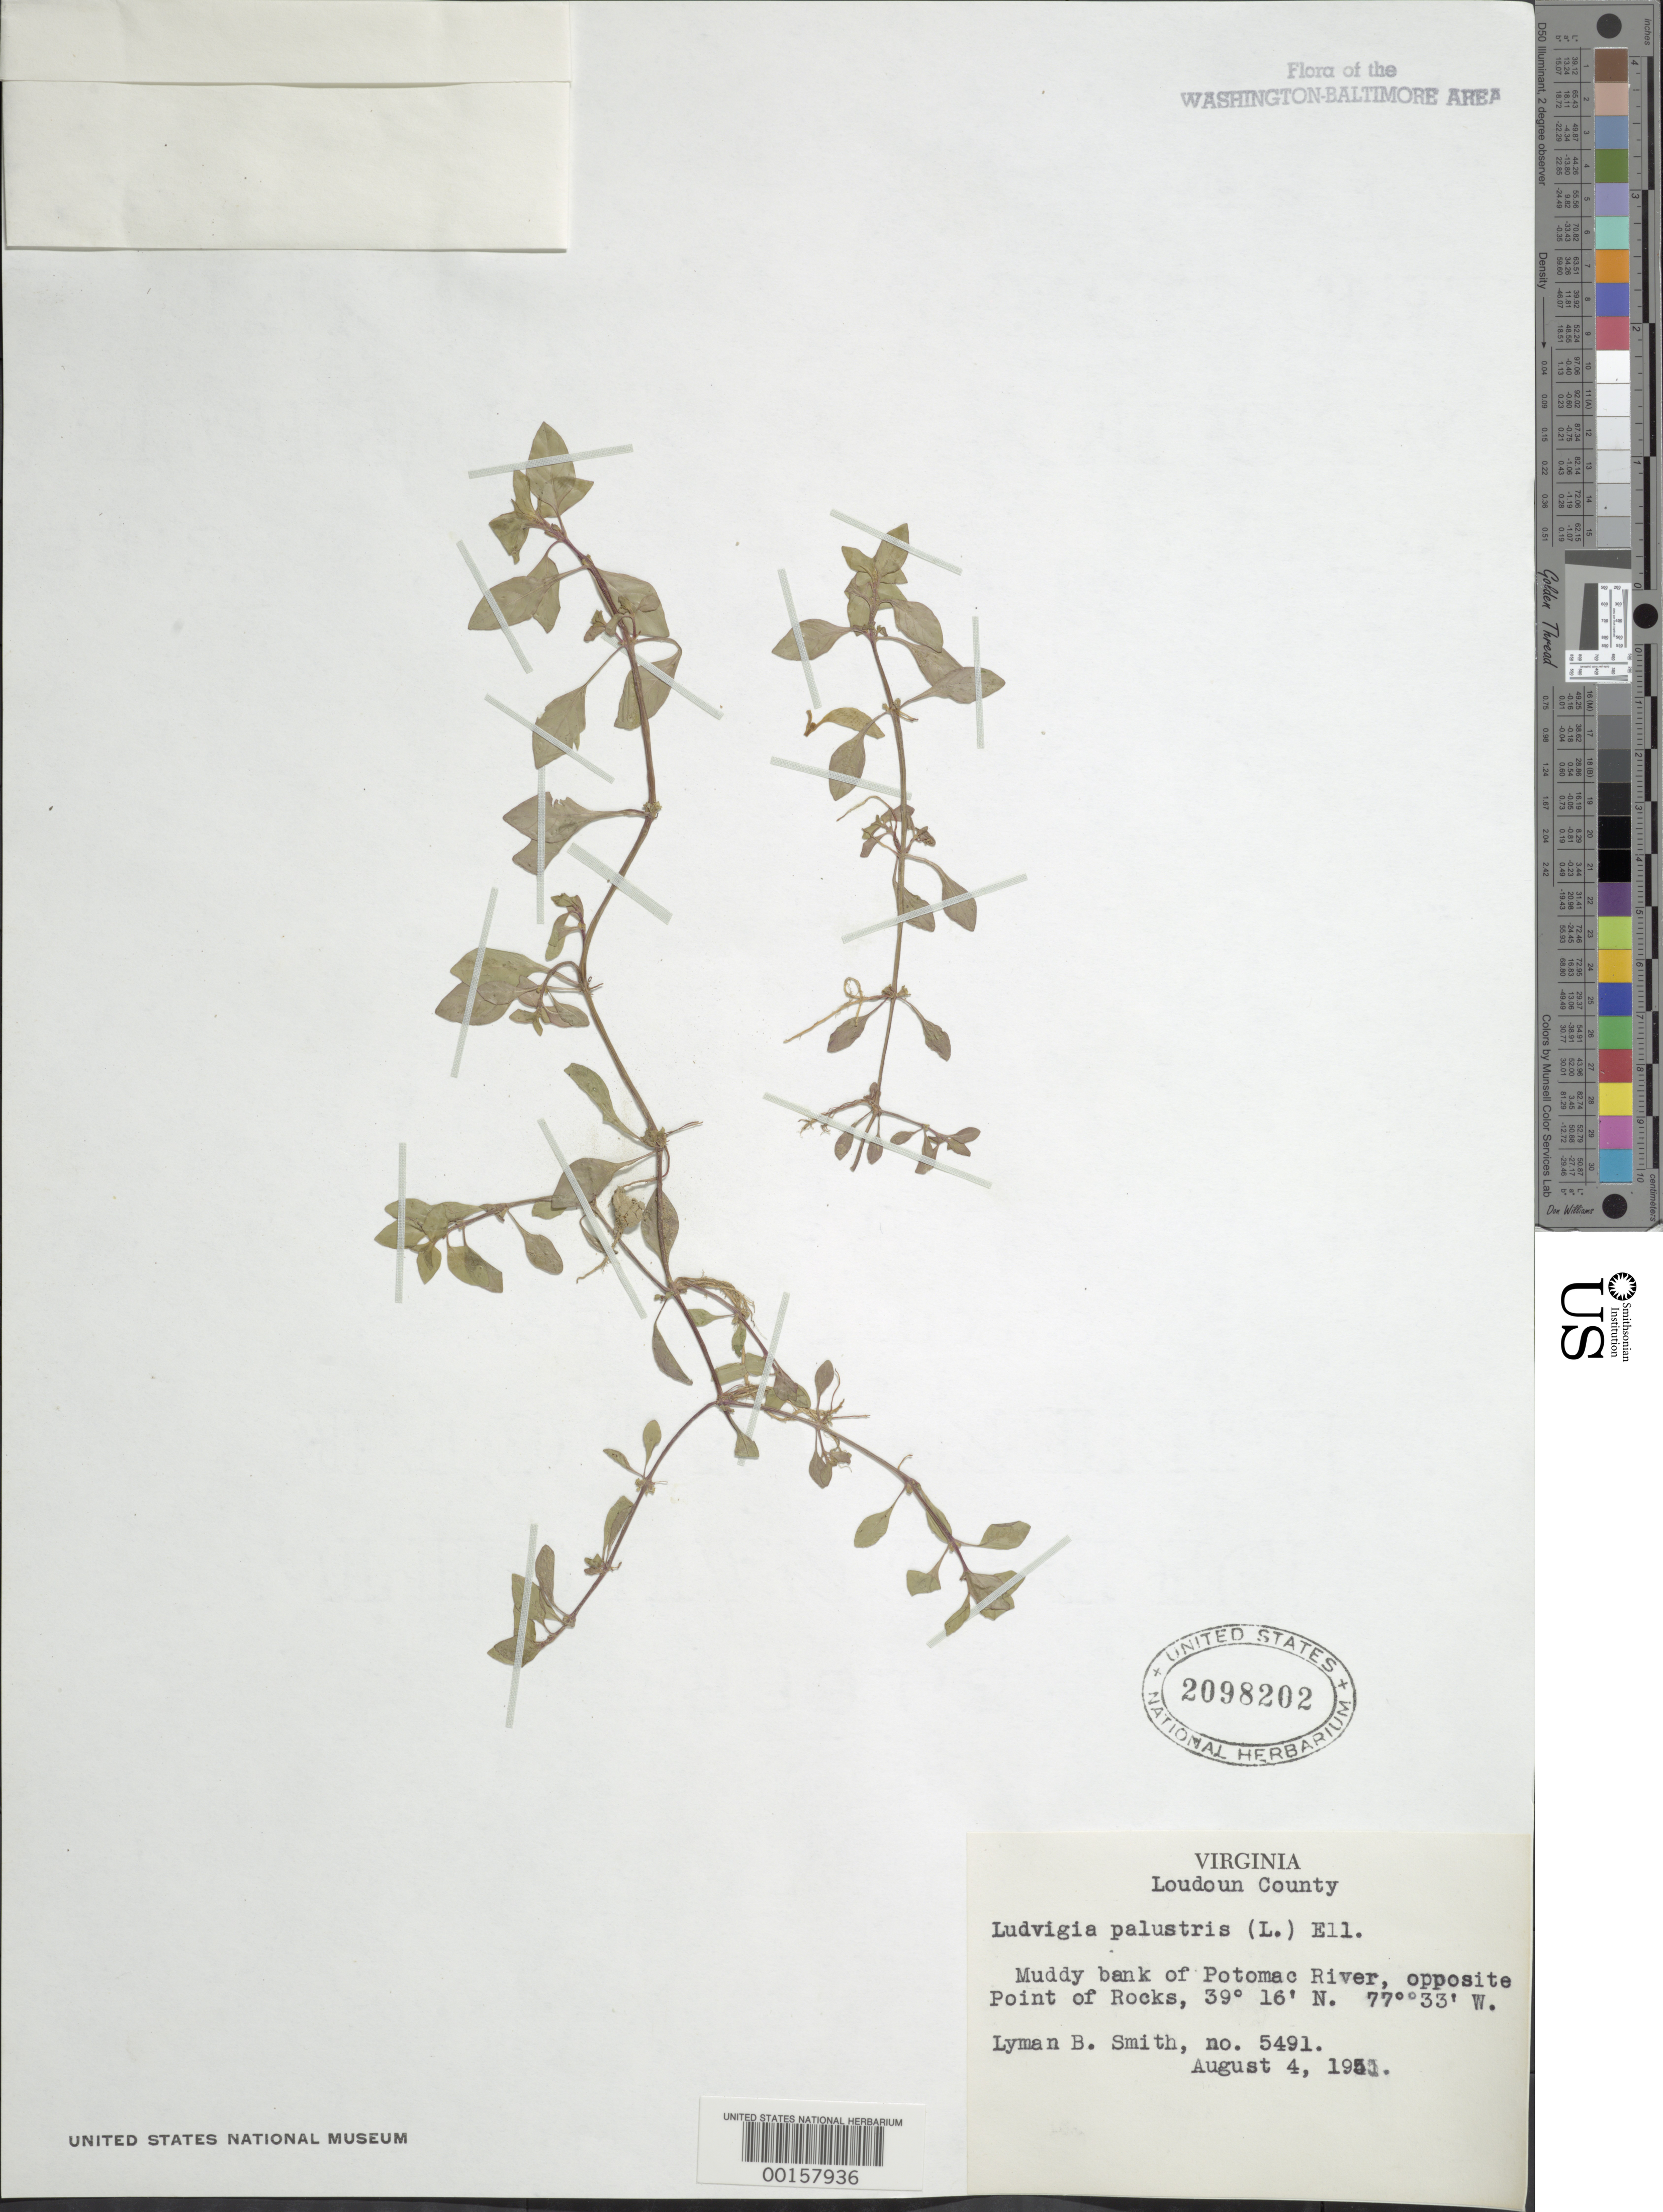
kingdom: Plantae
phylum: Tracheophyta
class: Magnoliopsida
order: Myrtales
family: Onagraceae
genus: Ludwigia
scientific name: Ludwigia palustris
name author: (L.) Elliott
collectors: L. Smith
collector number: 5491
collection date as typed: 04 Aug 1952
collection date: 1952-08-04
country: United States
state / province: Virginia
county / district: Loudoun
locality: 77 Degrees 33 Degrees W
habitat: Muddy bank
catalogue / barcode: US 2098202